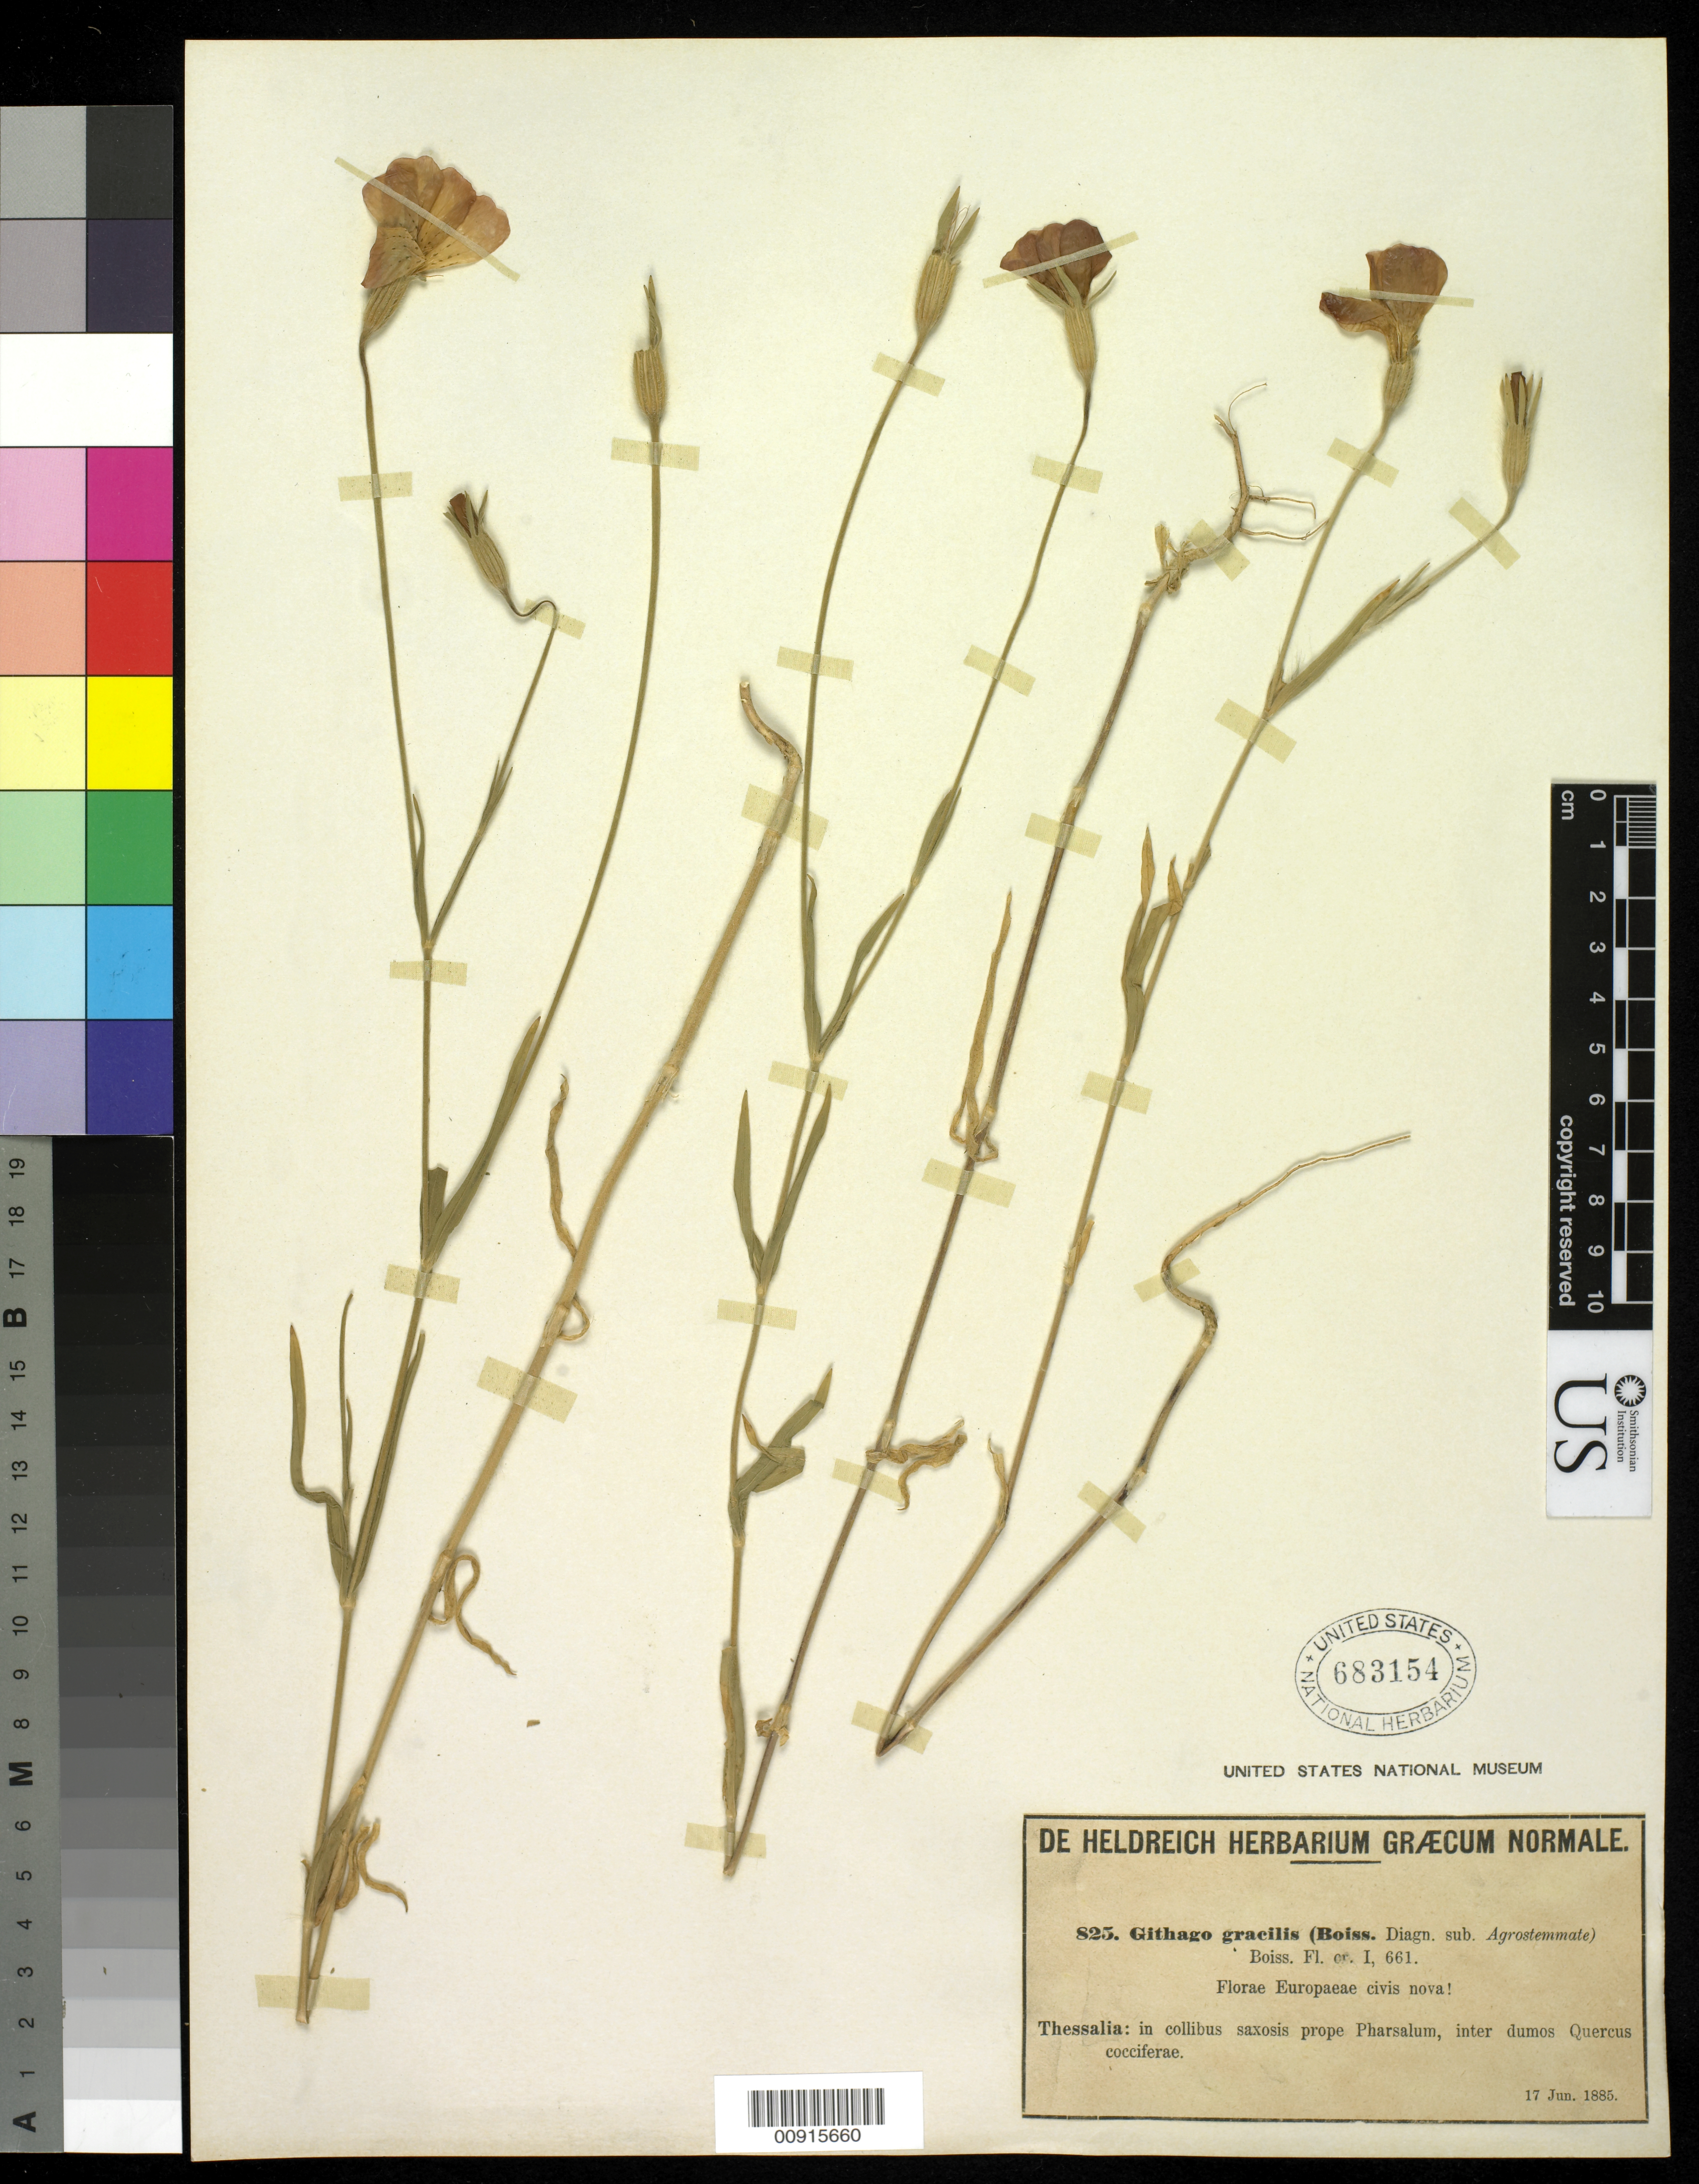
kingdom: Plantae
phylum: Tracheophyta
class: Magnoliopsida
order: Caryophyllales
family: Caryophyllaceae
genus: Agrostemma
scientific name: Agrostemma githago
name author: L.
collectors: -. De Heldreich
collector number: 825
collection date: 1885-06-17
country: Greece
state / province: Thessaly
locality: nr Pharsalum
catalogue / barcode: US 683154